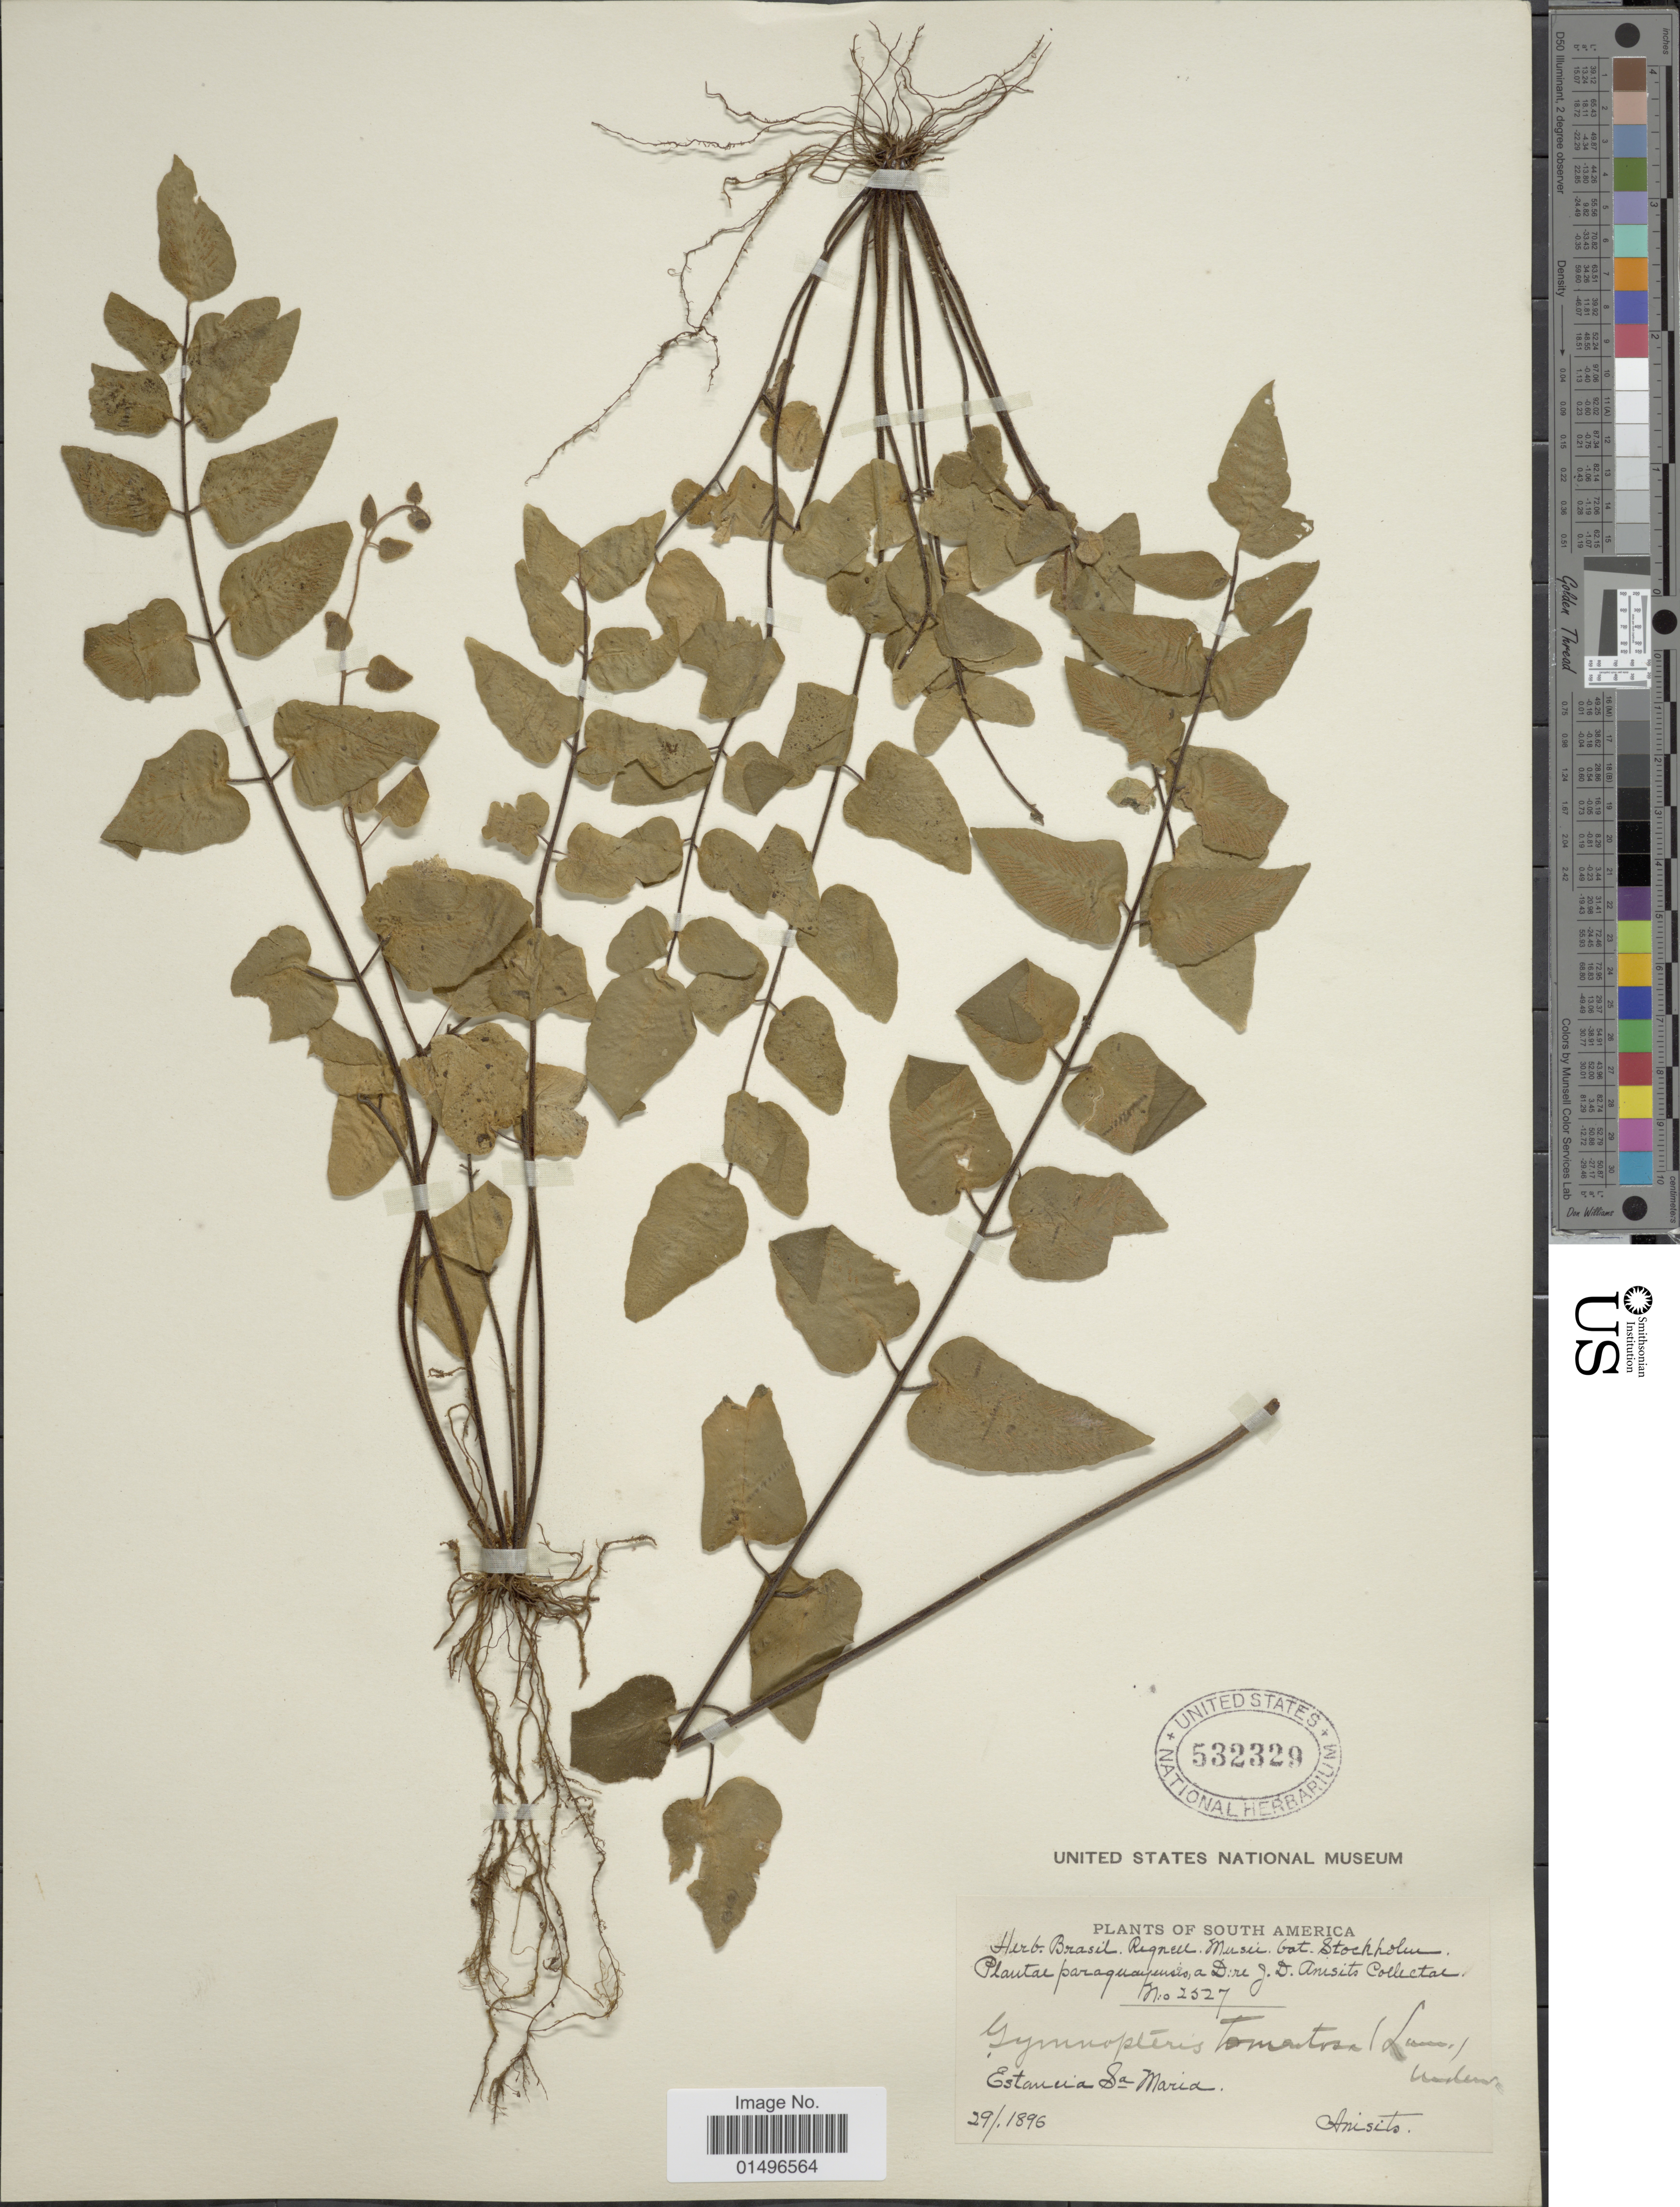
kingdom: Plantae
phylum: Tracheophyta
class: Polypodiopsida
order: Polypodiales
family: Pteridaceae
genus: Hemionitis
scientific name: Hemionitis tomentosa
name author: (Lam.) Raddi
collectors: J. D. Anisits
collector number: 2527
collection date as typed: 29/1896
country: Paraguay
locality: Estancia Sa. Maria.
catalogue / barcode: US 532329